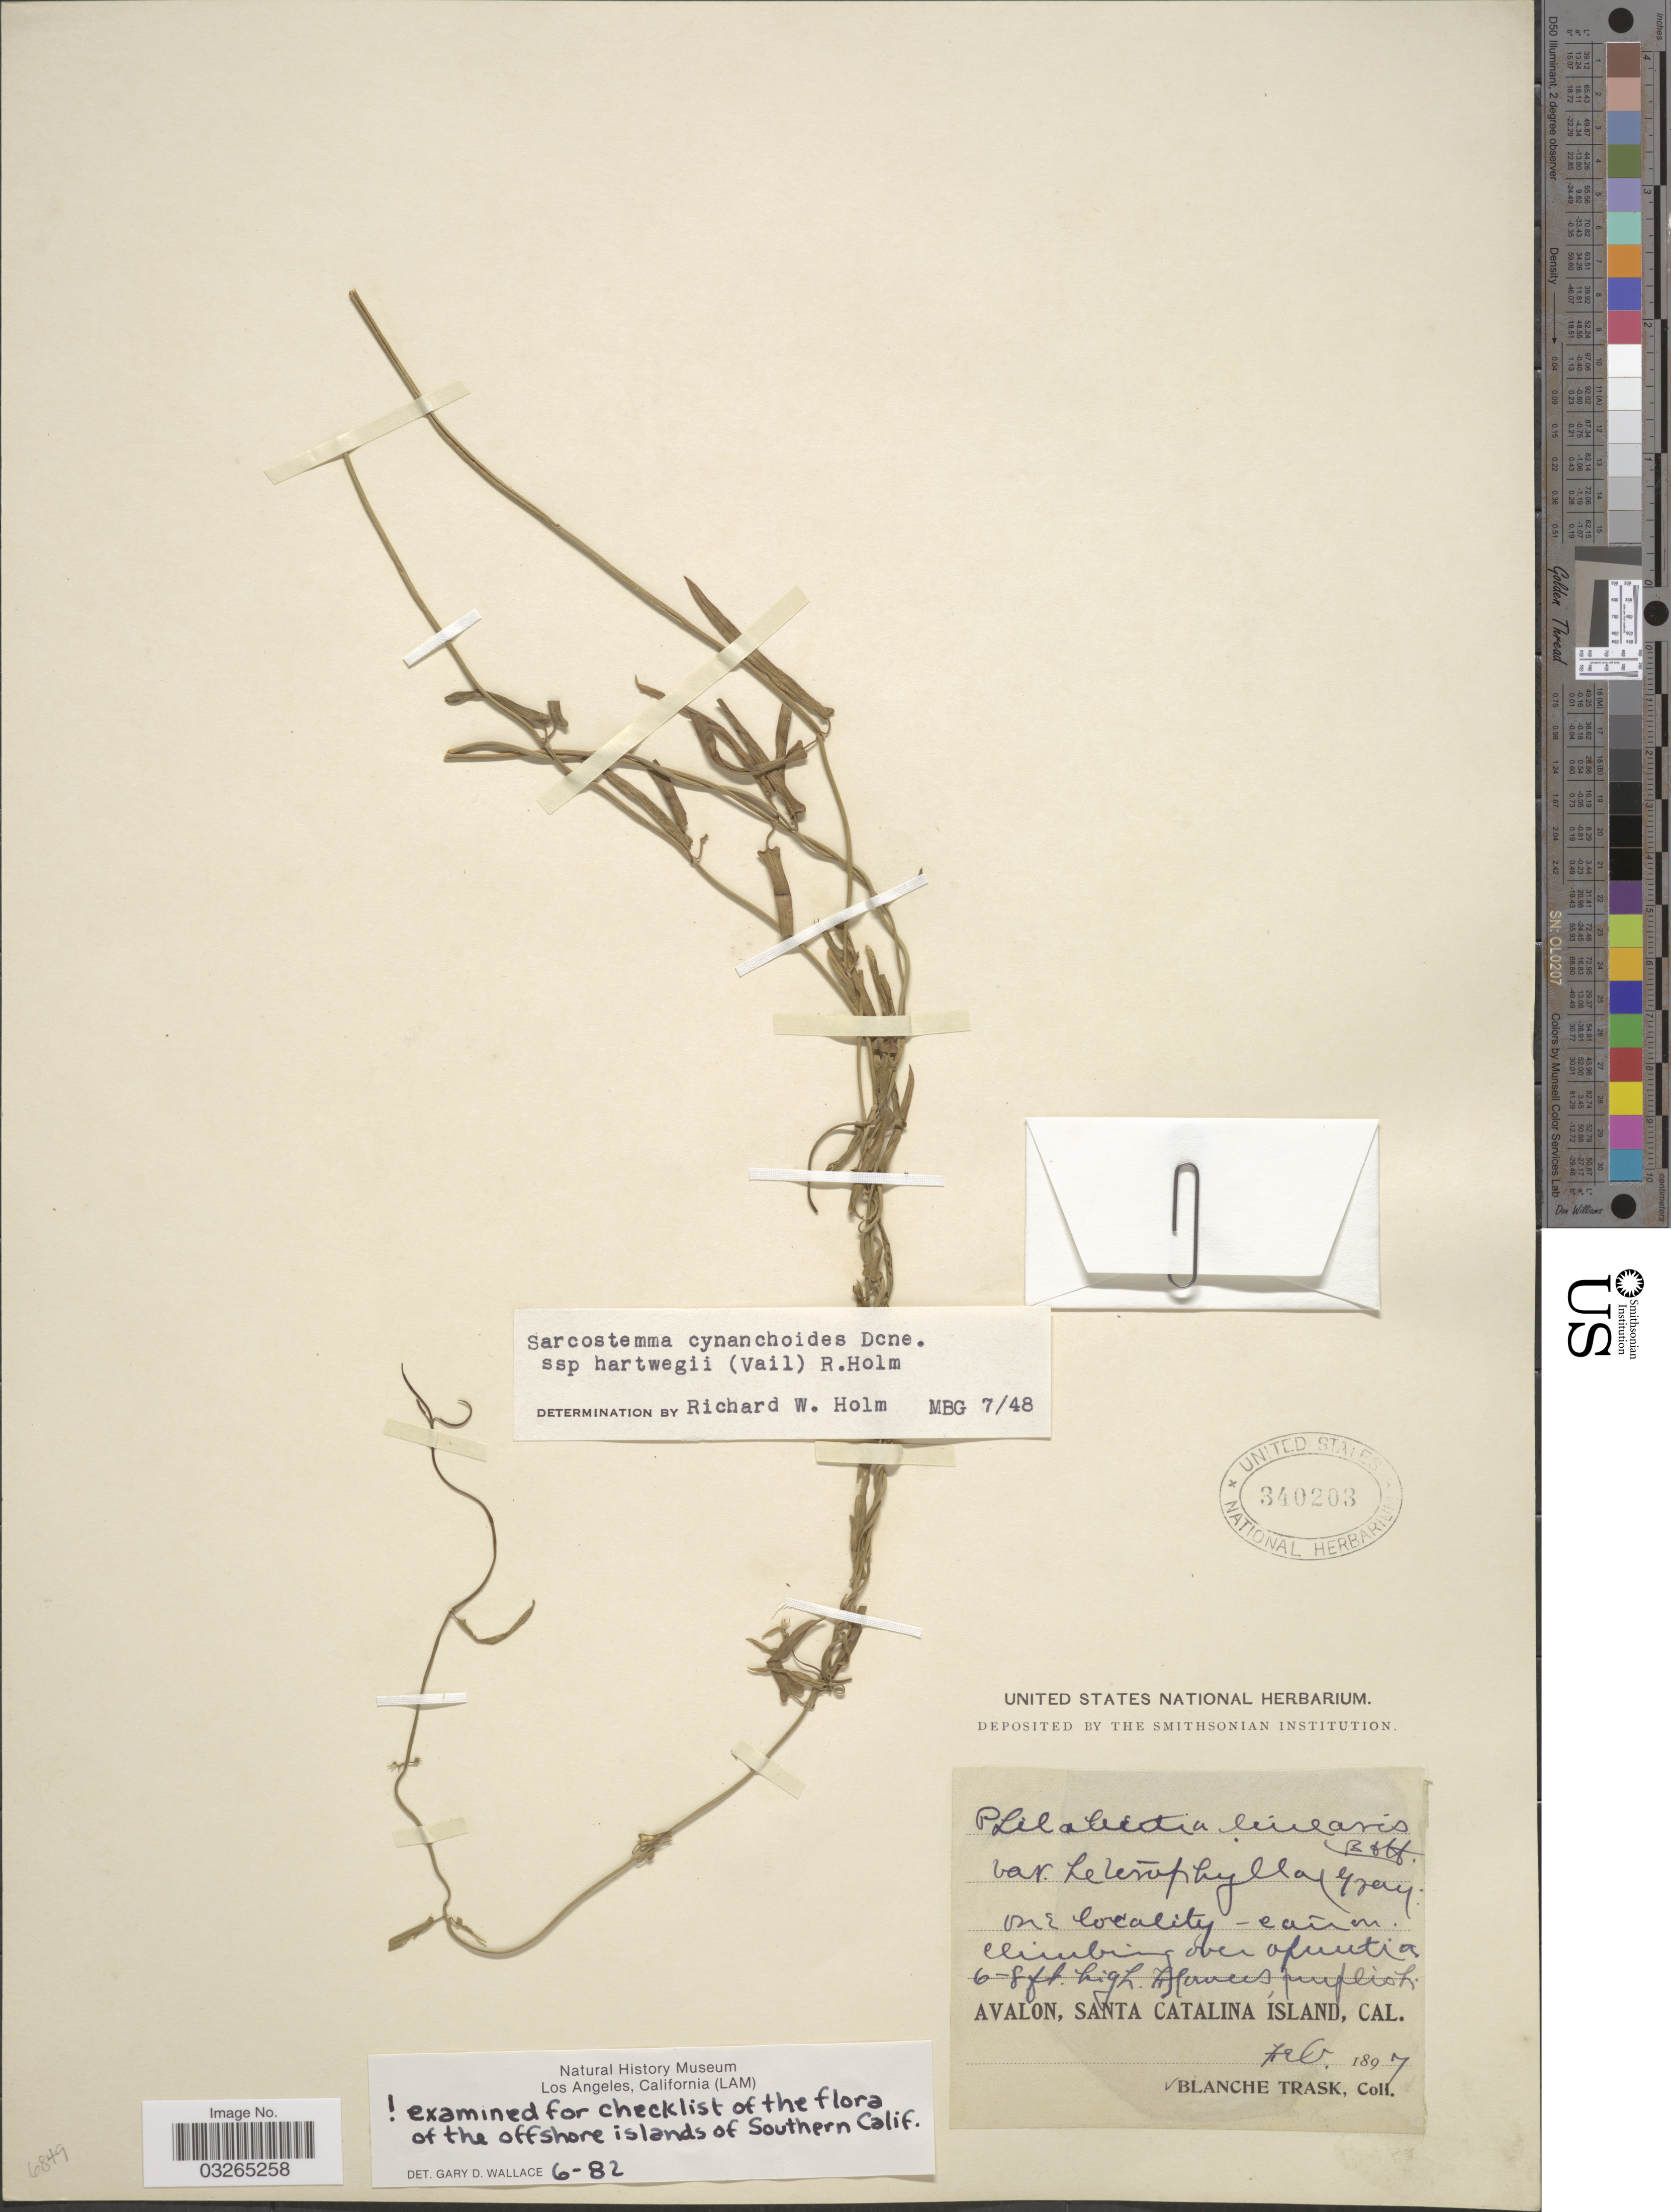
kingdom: Plantae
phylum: Tracheophyta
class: Magnoliopsida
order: Gentianales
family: Apocynaceae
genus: Sarcostemma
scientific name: Sarcostemma cynanchoides var. hartwegii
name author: (R.W. Holm) Shinners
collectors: B. Trask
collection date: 1897-02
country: United States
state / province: California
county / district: Los Angeles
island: Santa Catalina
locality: Avalon, Santa Catalina Island.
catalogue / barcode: US 340203